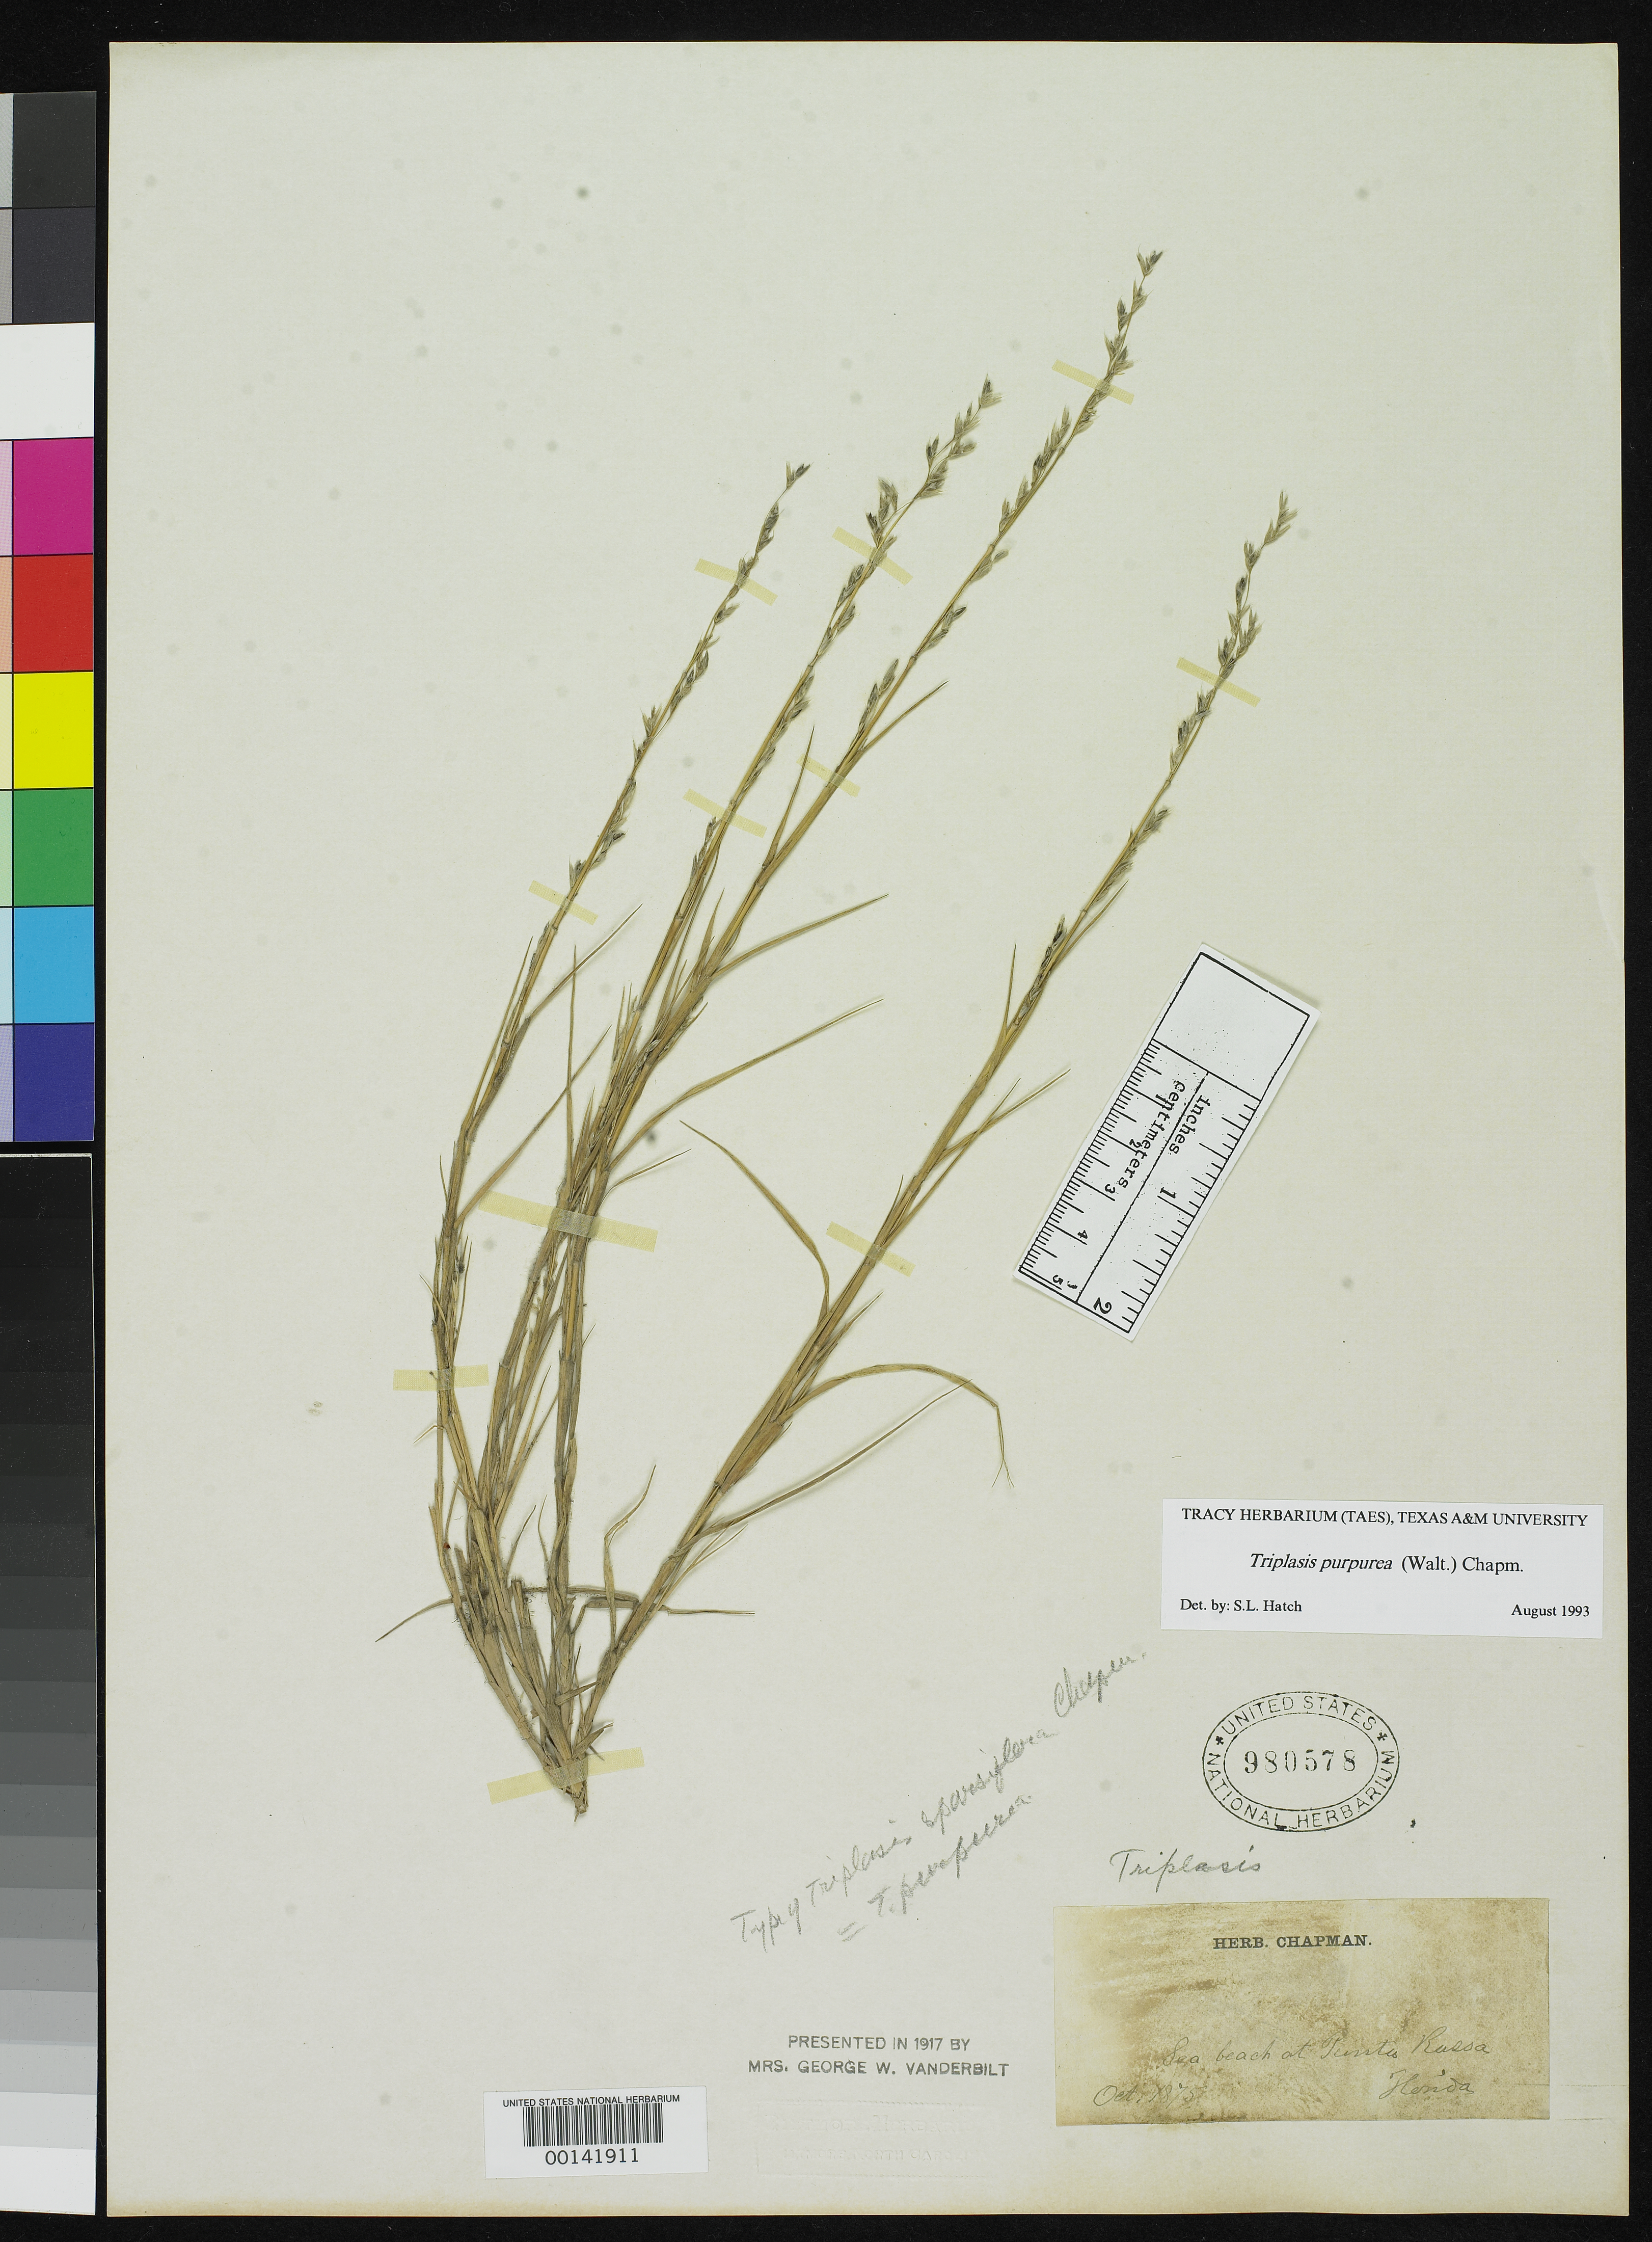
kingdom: Plantae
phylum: Tracheophyta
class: Liliopsida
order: Poales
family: Poaceae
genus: Triplasis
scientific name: Triplasis sparsiflora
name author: Chapm.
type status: Isotype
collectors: A. W. Chapman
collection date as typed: Oct 1875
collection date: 1875-10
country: United States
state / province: Florida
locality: Sea Beach at Punta Rassa.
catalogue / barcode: US 980578